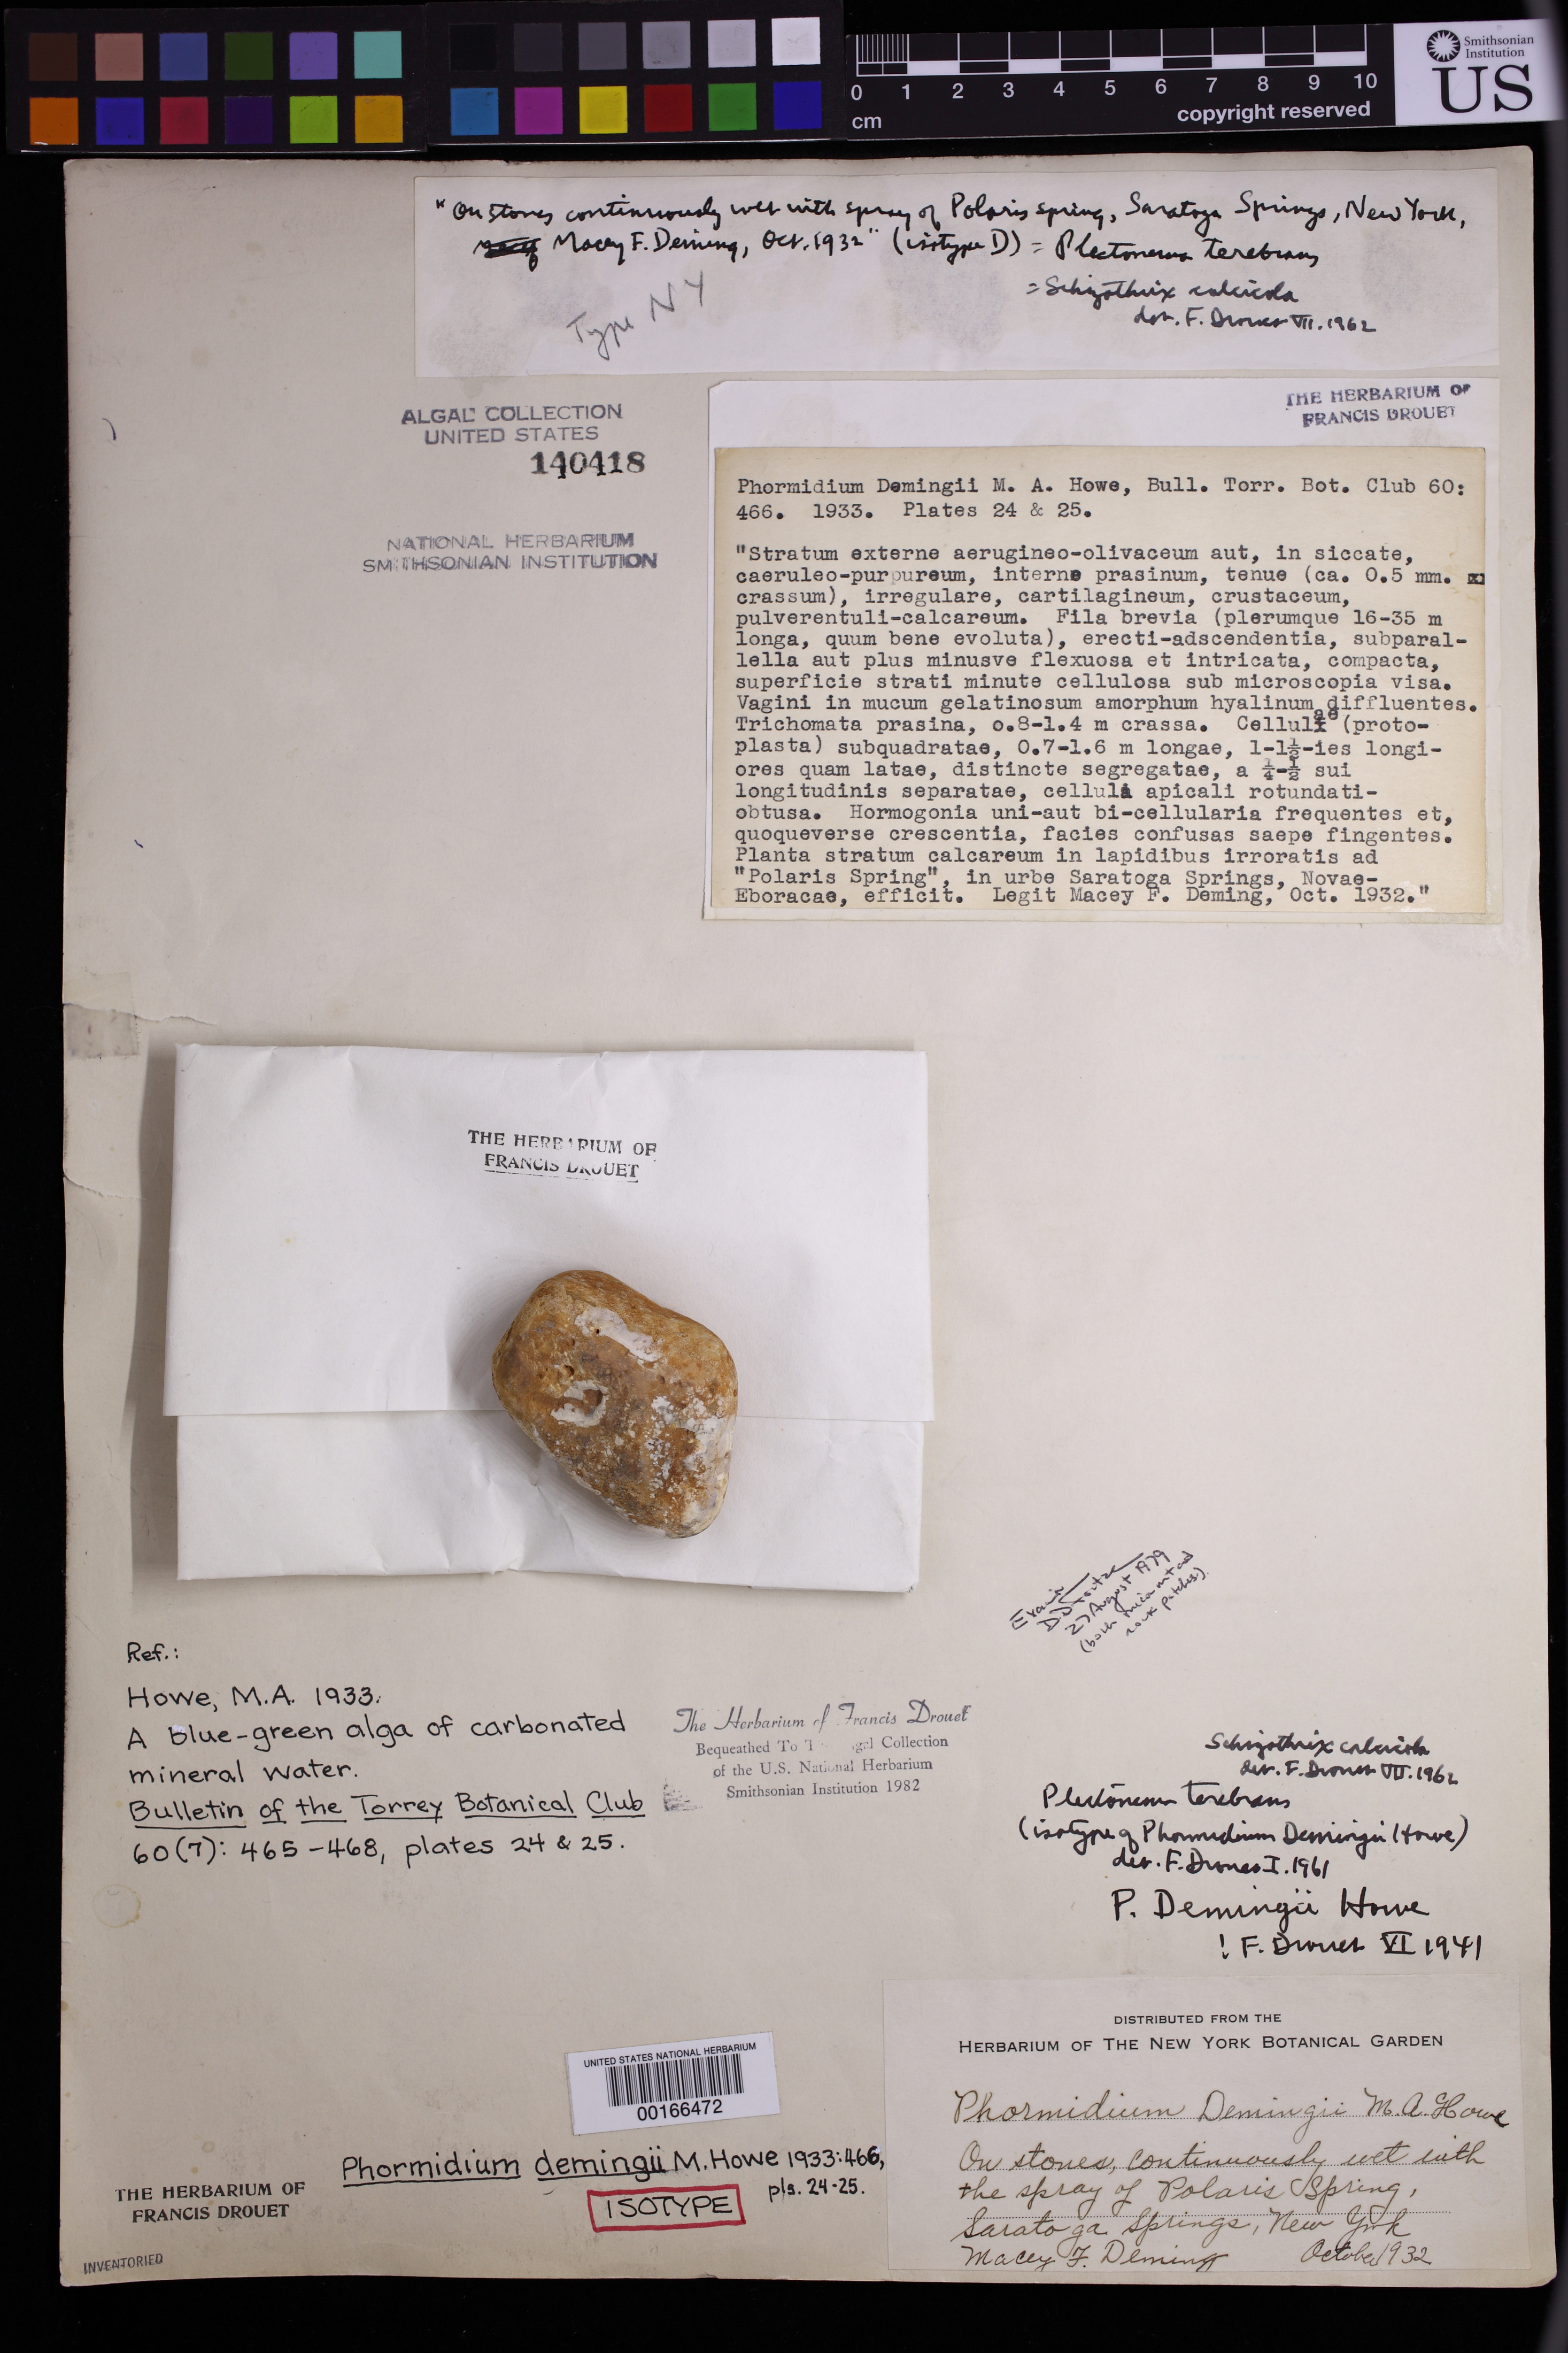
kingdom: Bacteria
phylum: Cyanobacteria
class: Cyanobacteriia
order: Cyanobacteriales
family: Oscillatoriaceae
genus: Phormidium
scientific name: Phormidium demingii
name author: M. Howe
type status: Isotype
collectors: M. Deming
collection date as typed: Oct 1932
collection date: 1932-10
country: United States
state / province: New York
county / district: Saratoga County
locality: Polaris Spring, Saratoga Springs.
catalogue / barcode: US 140418